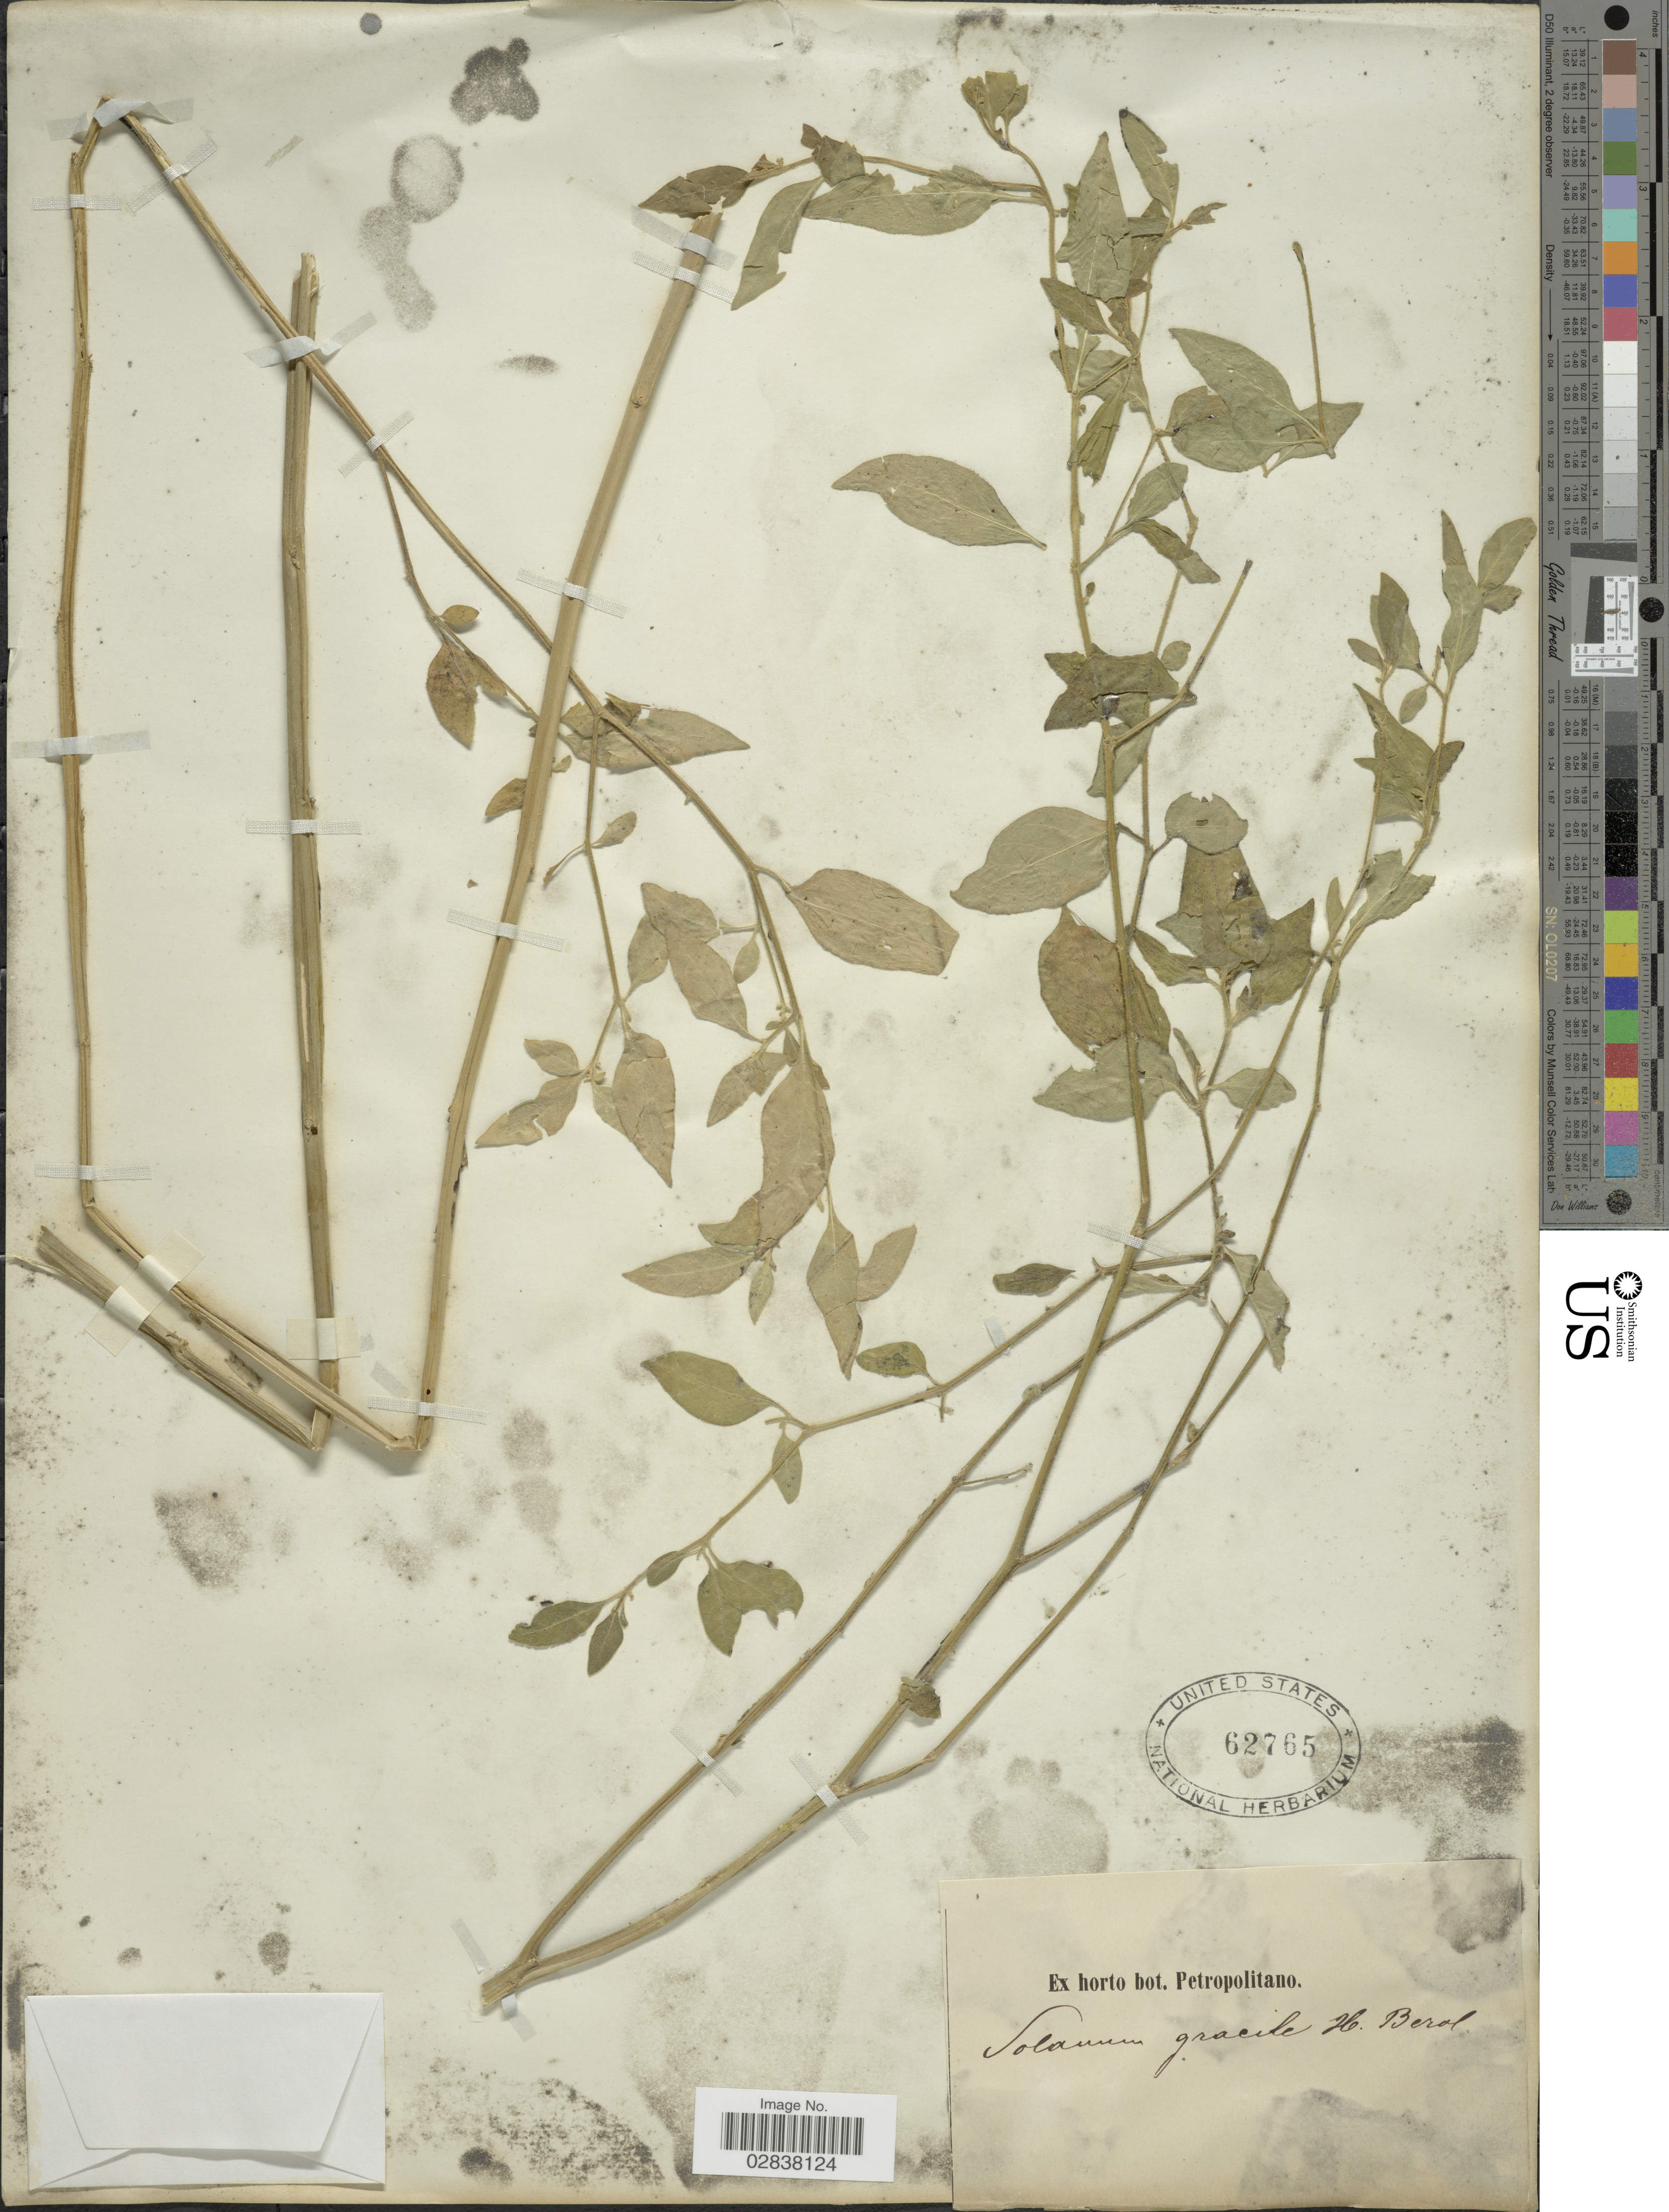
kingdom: Plantae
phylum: Tracheophyta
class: Magnoliopsida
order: Solanales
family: Solanaceae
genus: Solanum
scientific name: Solanum chenopodioides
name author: Lam.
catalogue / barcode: US 62765